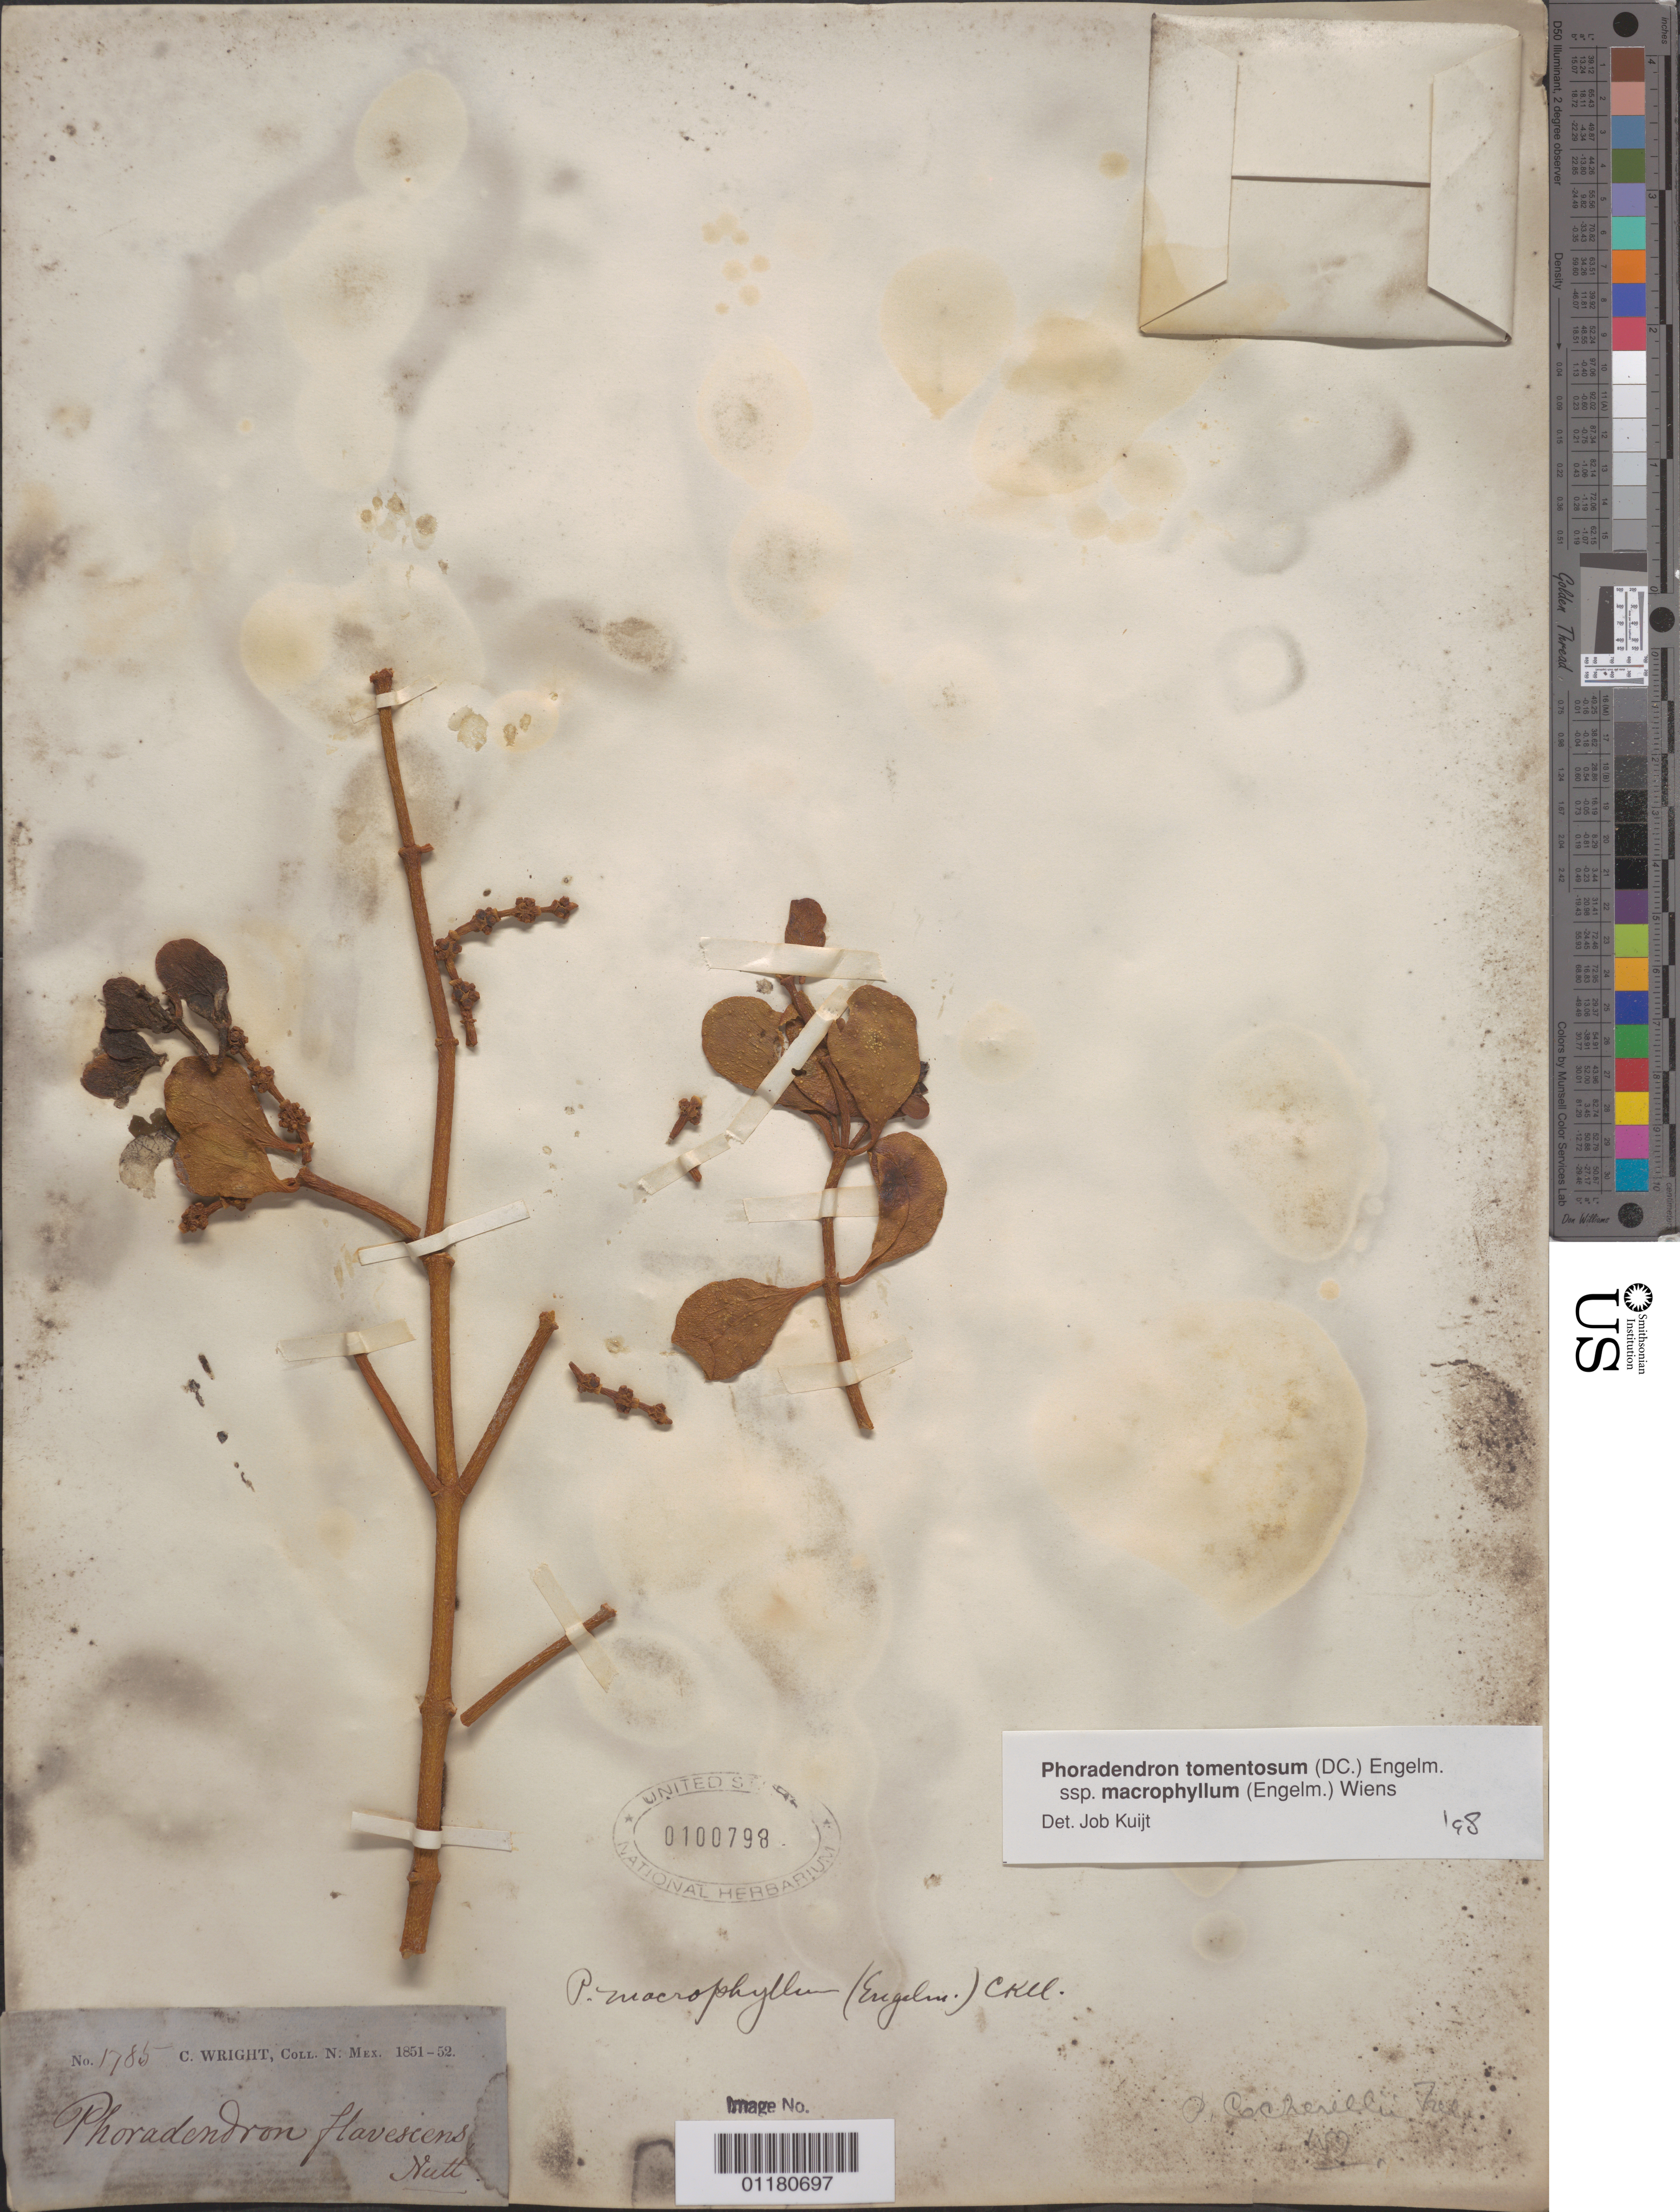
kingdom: Plantae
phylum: Tracheophyta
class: Magnoliopsida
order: Santalales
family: Viscaceae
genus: Phoradendron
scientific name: Phoradendron tomentosum subsp. macrophyllum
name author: DC.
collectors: C. Wright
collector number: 1785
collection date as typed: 1851 to -- --- 1852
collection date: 1851/1852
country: United States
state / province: New Mexico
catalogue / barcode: US 100798